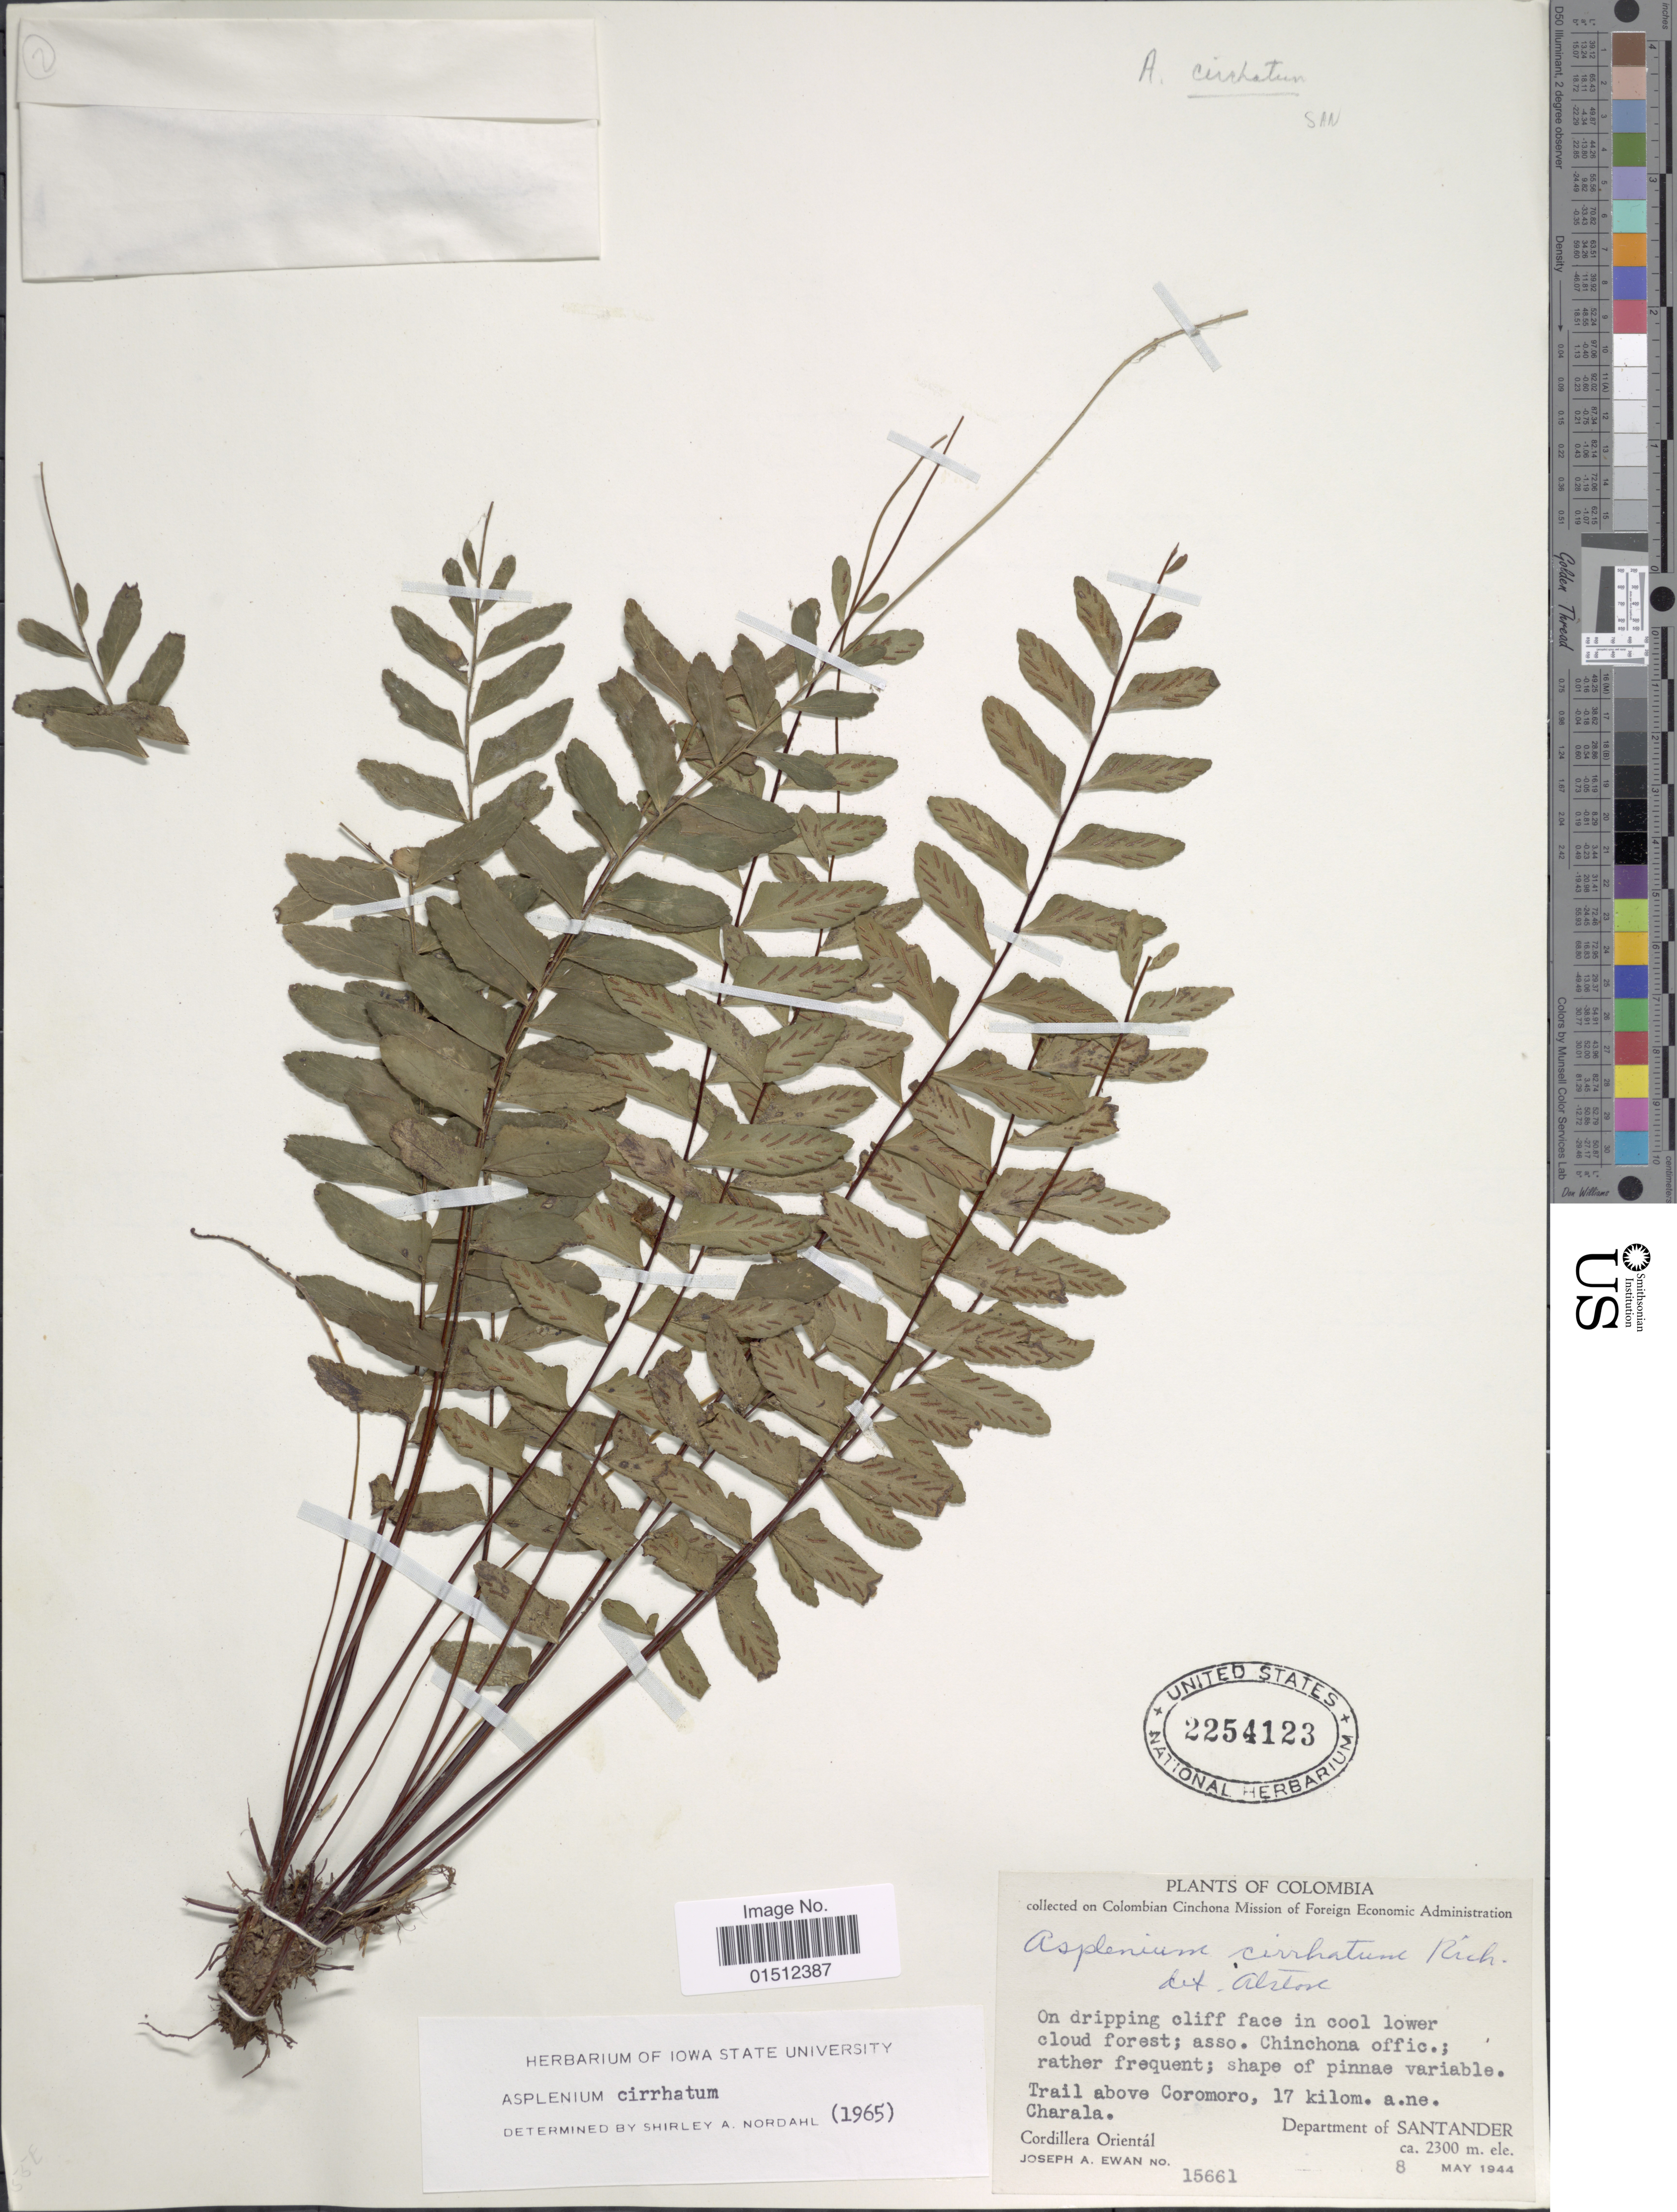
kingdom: Plantae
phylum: Tracheophyta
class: Polypodiopsida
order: Polypodiales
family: Aspleniaceae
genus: Asplenium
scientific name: Asplenium radicans var. cirrhatum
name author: (Rich. ex Willd.) Rosenst.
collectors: J. A. Ewan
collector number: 15661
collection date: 1944-05-08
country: Colombia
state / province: Santander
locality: Colombia, Trail above Coromoro, 17 kilom. a. ne. Charala. Cordillera Oriental, Department of Santander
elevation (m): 2300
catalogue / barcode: US 2254123